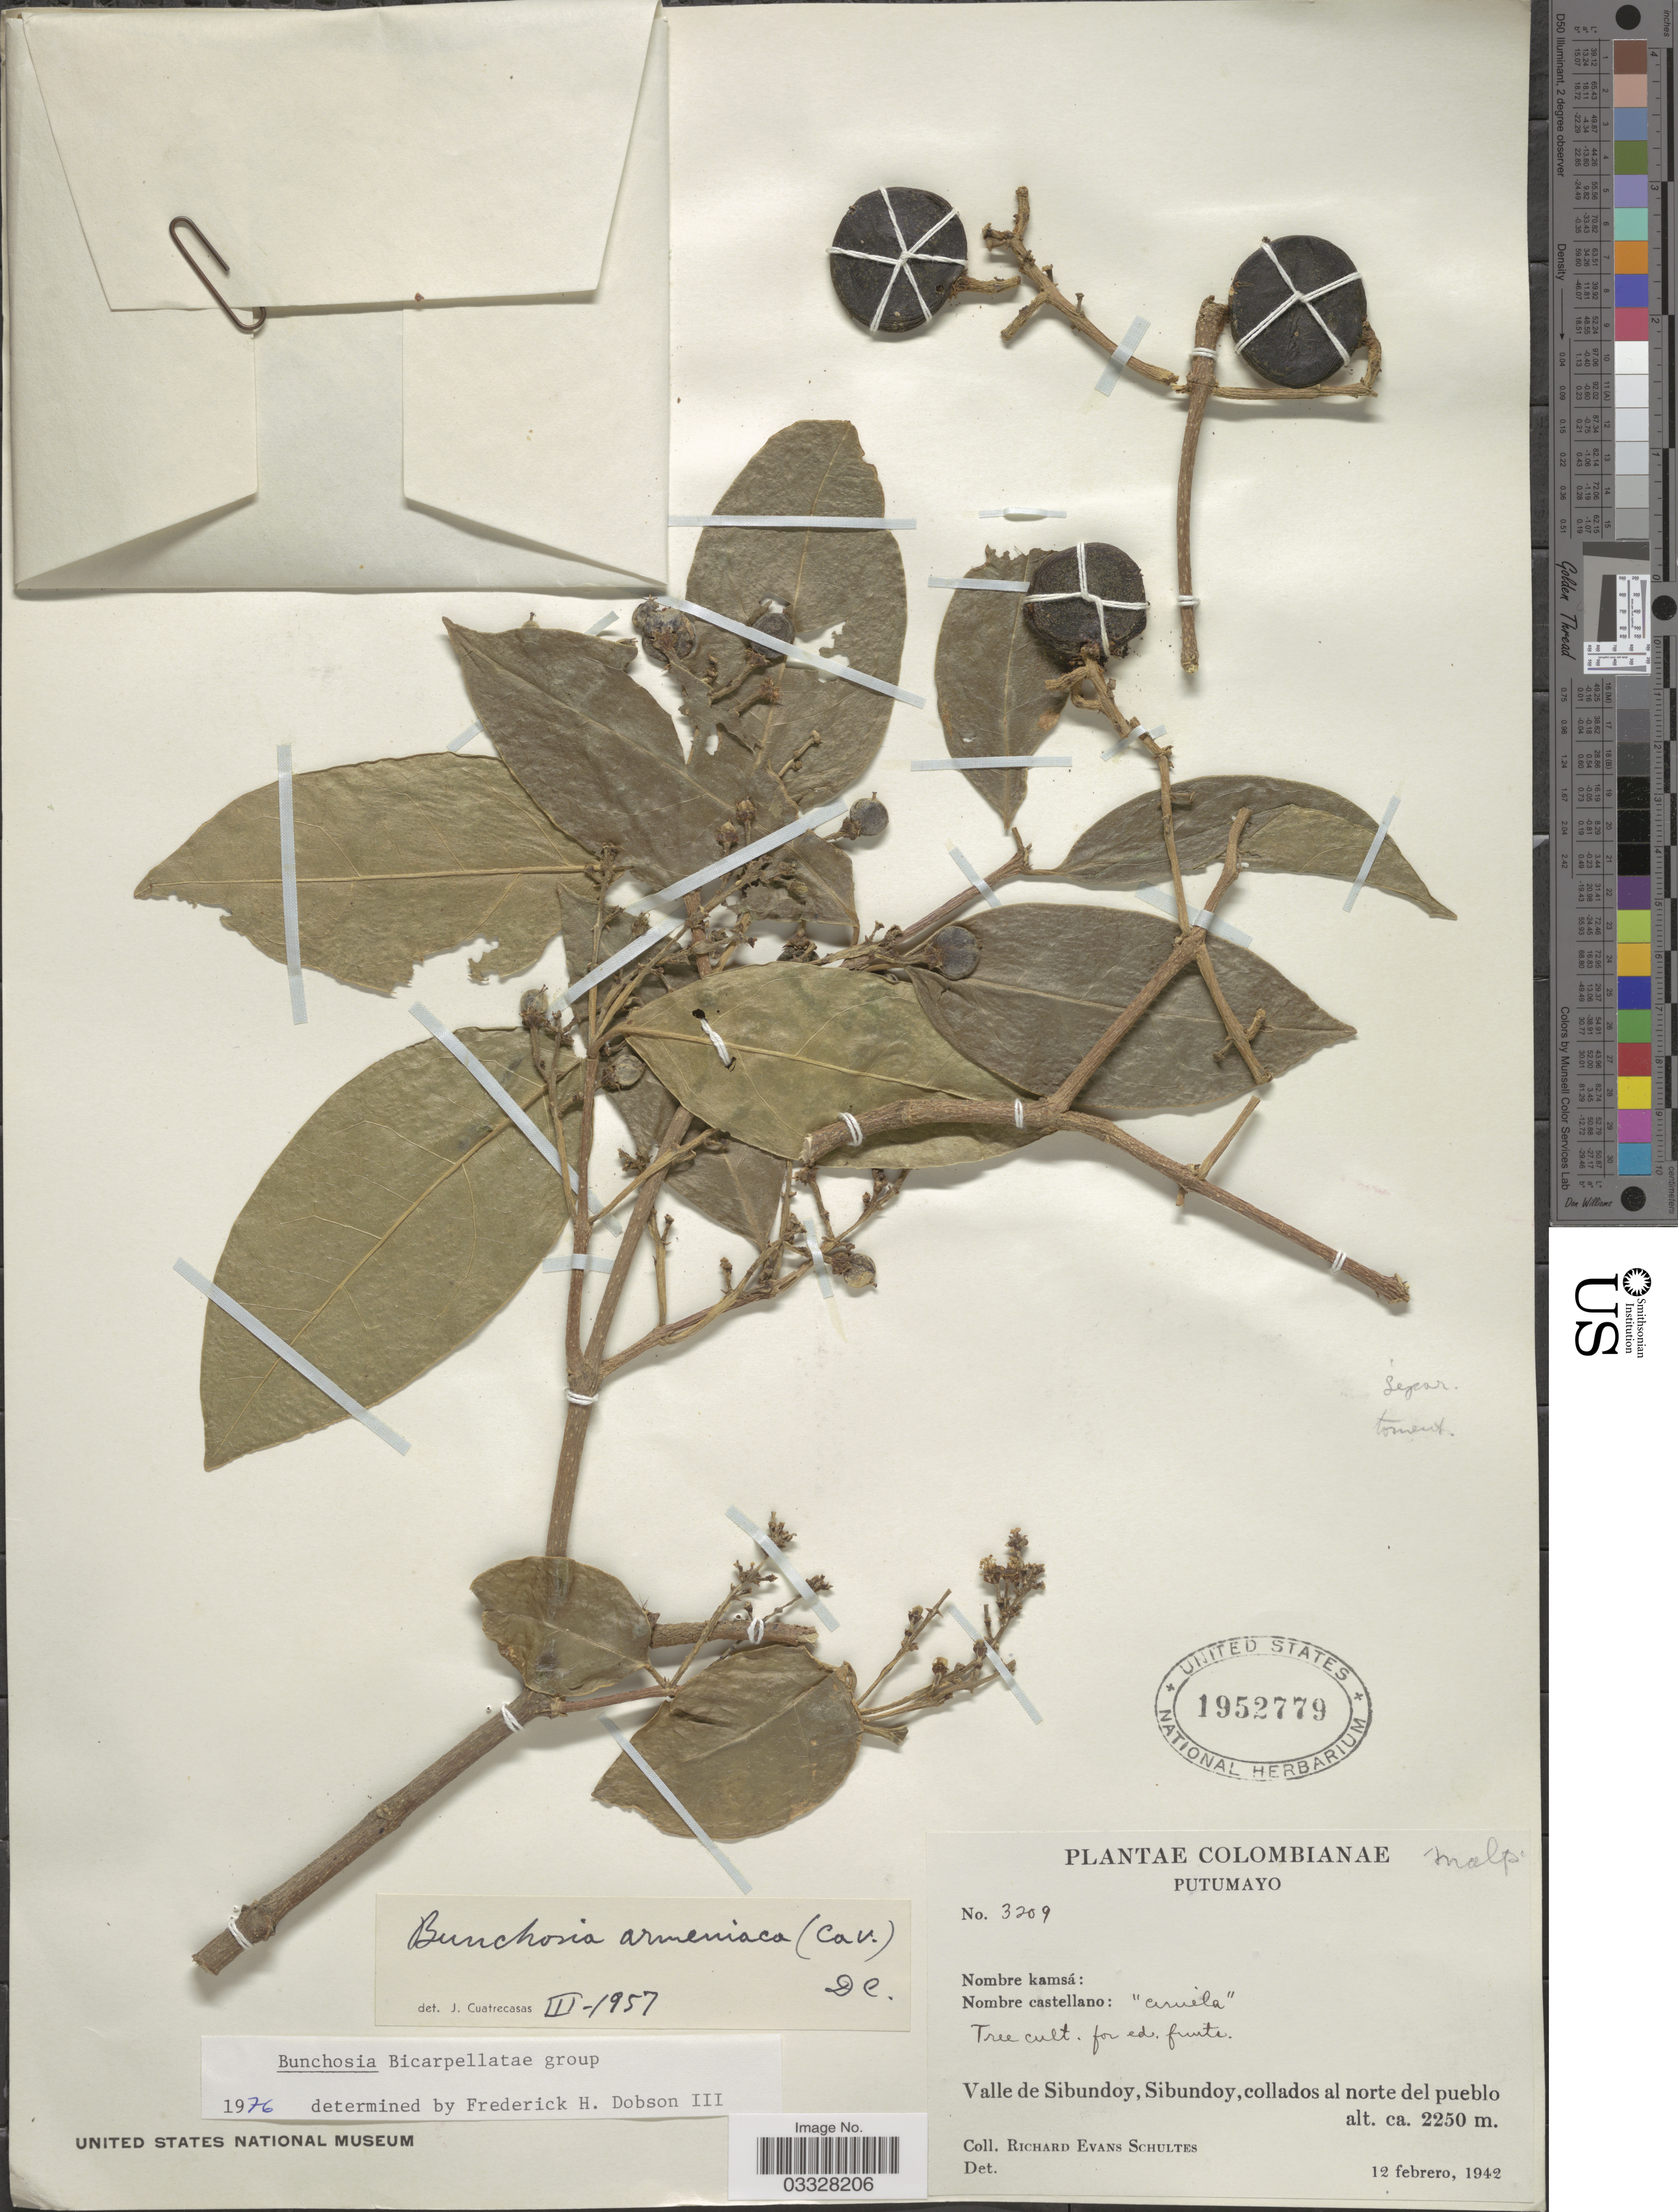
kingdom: Plantae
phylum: Tracheophyta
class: Magnoliopsida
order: Malpighiales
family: Malpighiaceae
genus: Bunchosia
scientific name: Bunchosia armeniaca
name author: (Cav.) DC.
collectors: R. E. Schultes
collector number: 3209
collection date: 1942-02-12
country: Colombia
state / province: Putumayo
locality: Valle de Sibundoy, Sibundoy, collados al norte del pueblo.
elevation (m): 2250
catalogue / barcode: US 1952779